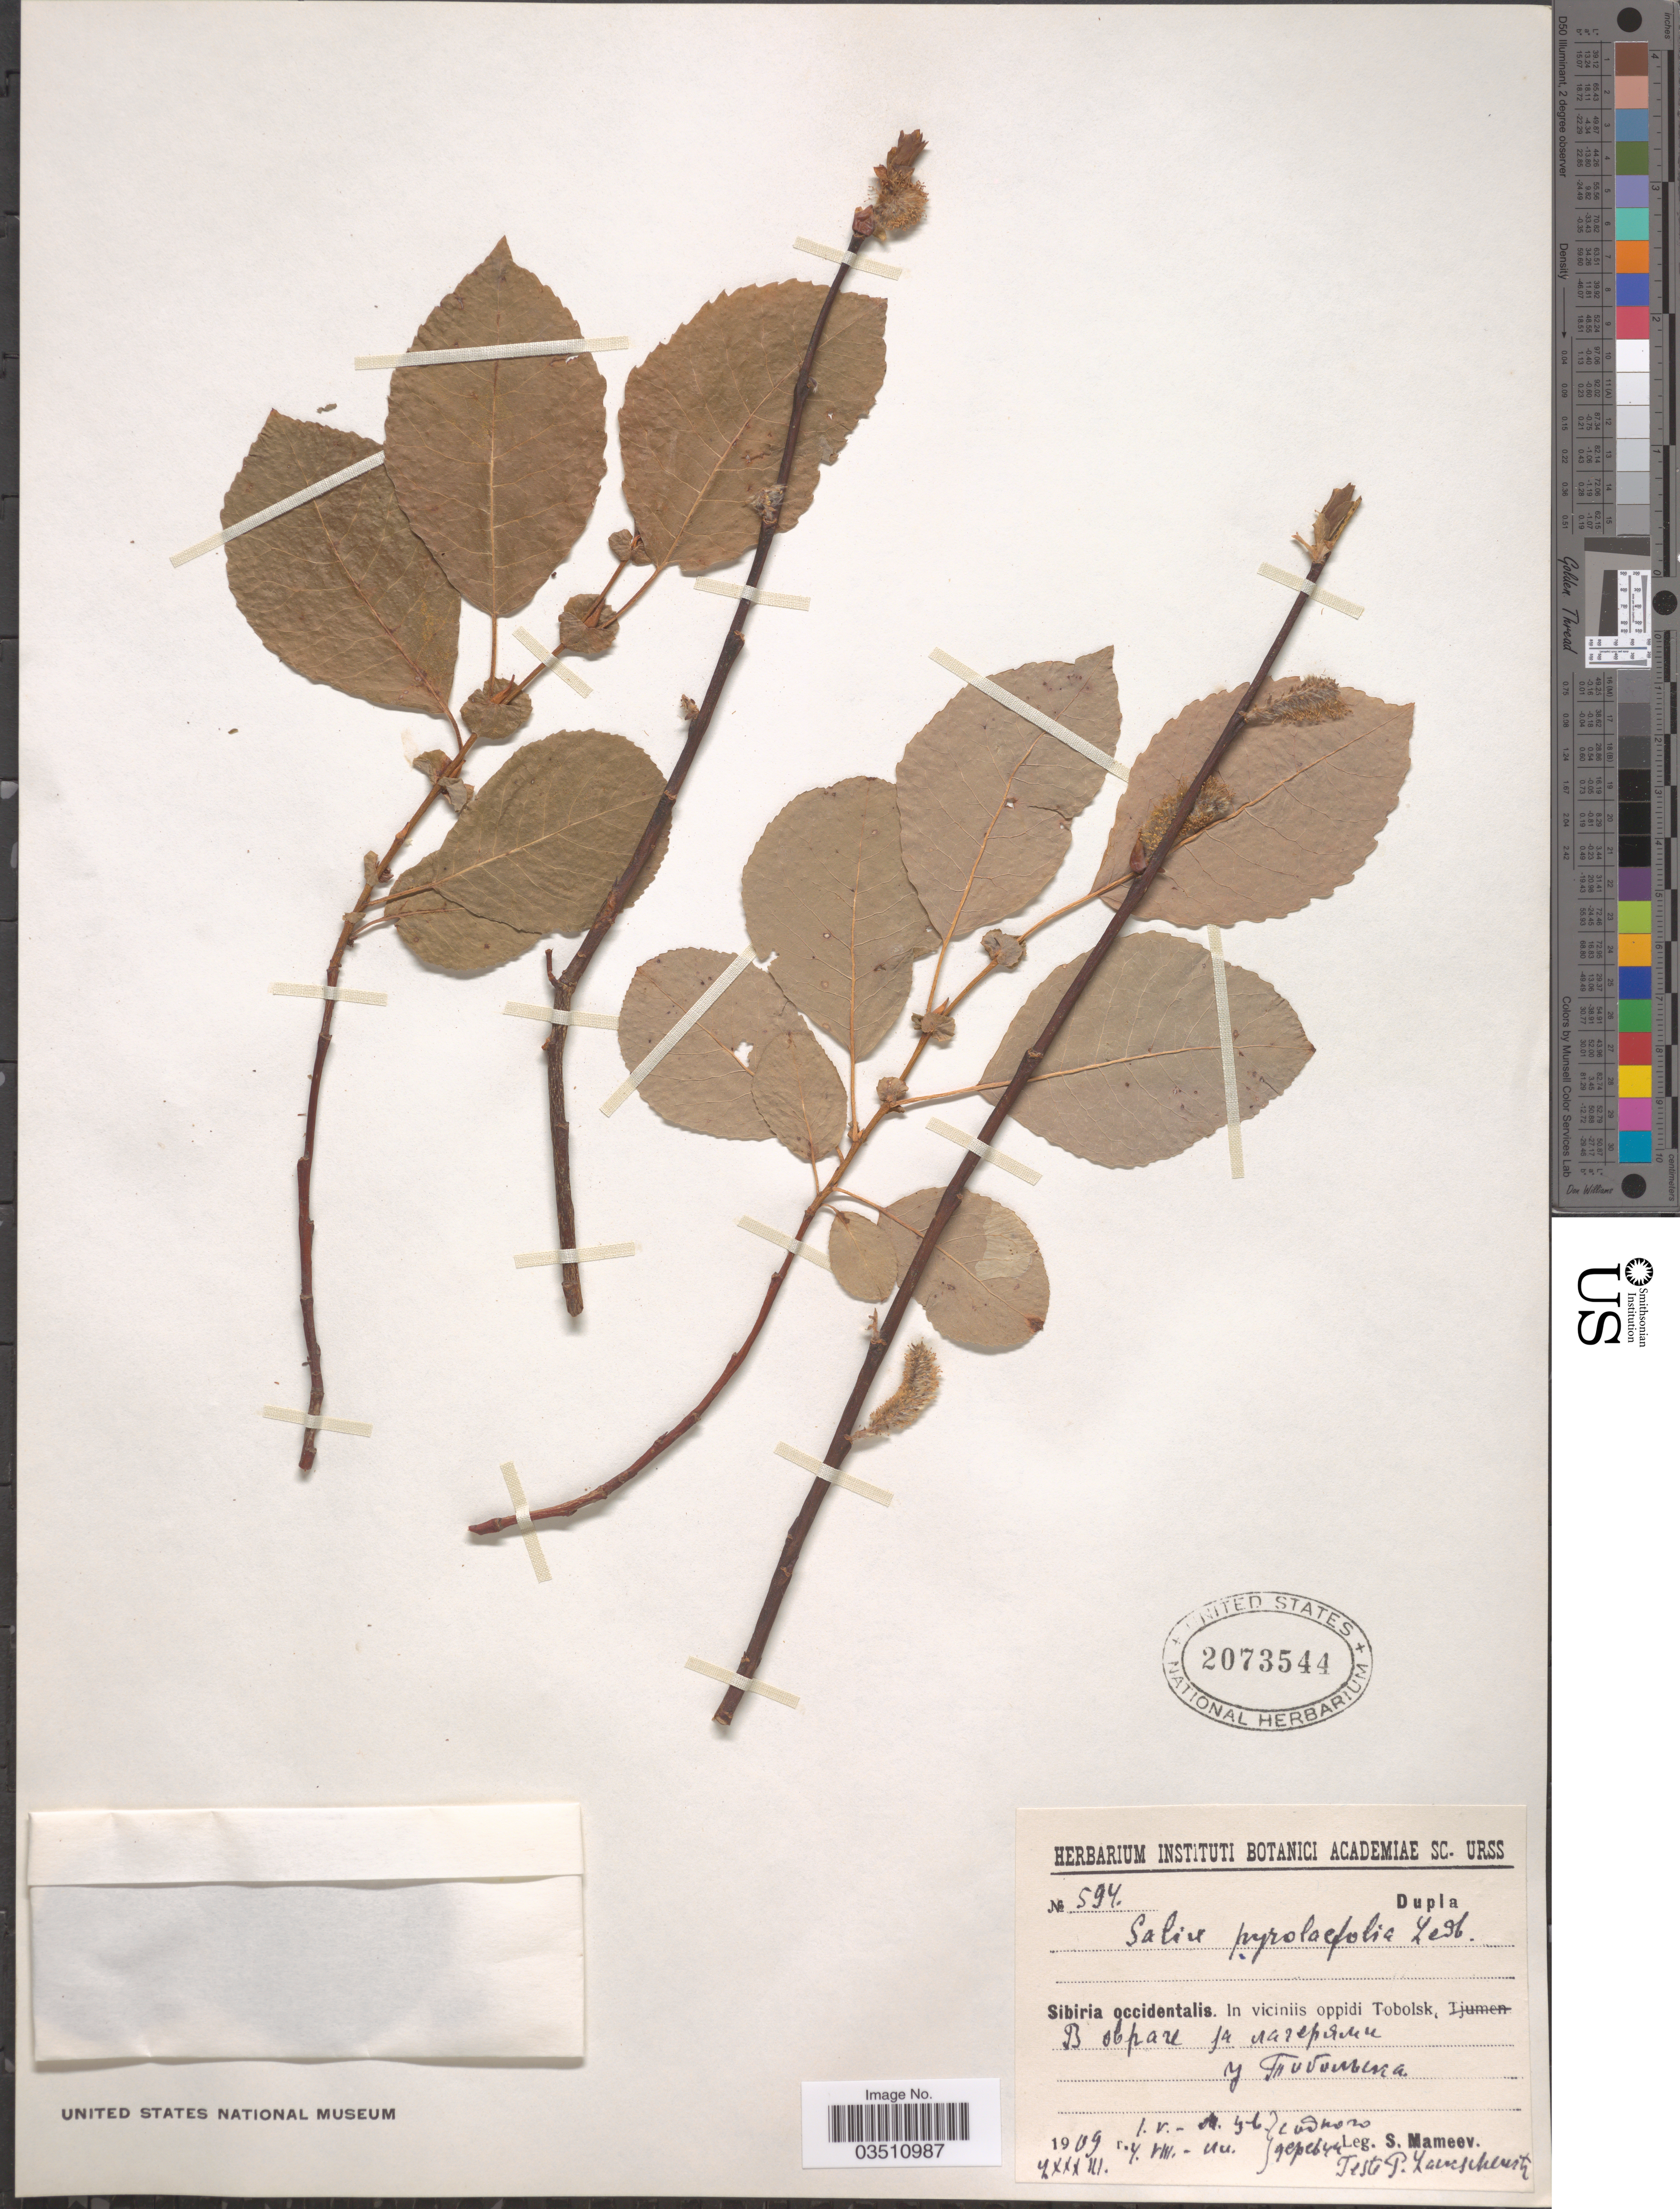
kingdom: Plantae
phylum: Tracheophyta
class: Magnoliopsida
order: Malpighiales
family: Salicaceae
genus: Salix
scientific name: Salix pyrolifolia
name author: Ledeb.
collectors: S. Mameev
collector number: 594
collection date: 1909-05-01/1909-08-04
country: Russian Federation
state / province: Tyumen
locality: Sibiria occidentalis. In viciniis oppidi Tobolsk, X.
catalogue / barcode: US 2073544